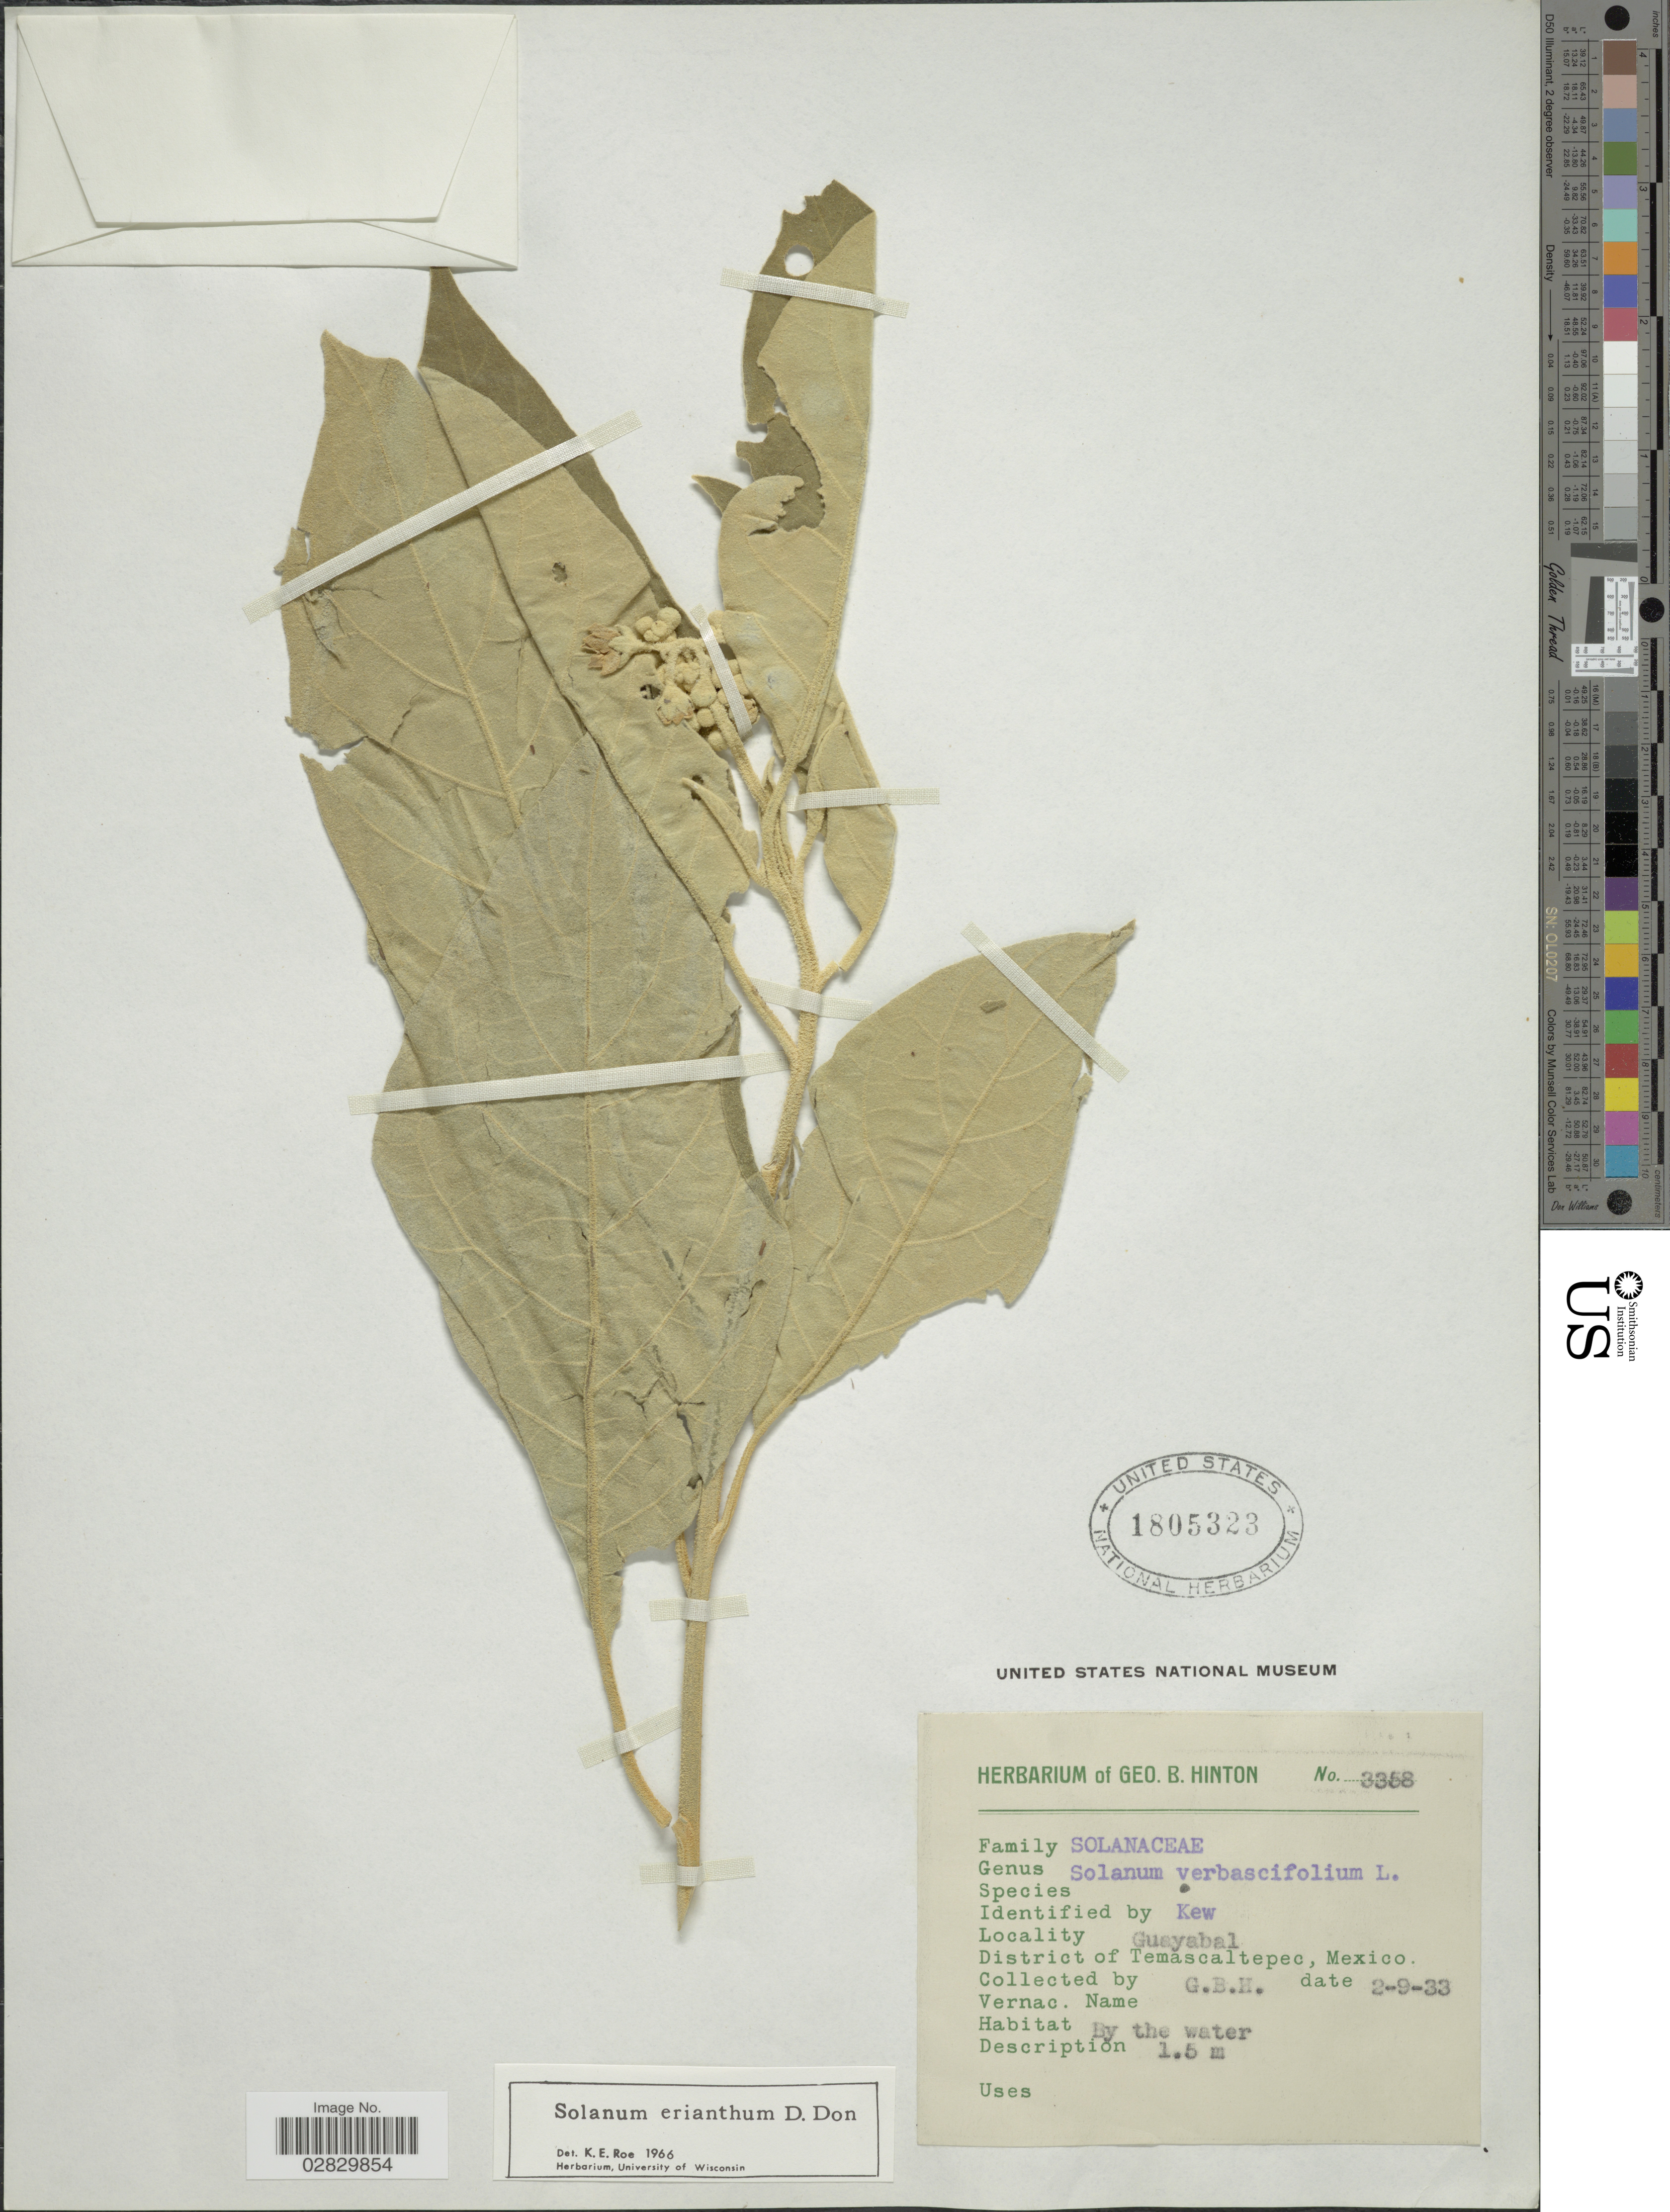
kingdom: Plantae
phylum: Tracheophyta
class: Magnoliopsida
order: Solanales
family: Solanaceae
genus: Solanum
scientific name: Solanum erianthum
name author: D. Don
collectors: G. B. Hinton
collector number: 3358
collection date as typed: Transcribed d/m/y: 2/9/33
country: Mexico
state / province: México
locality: Guayabal, District of Temascaltepec.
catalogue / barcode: US 1805323